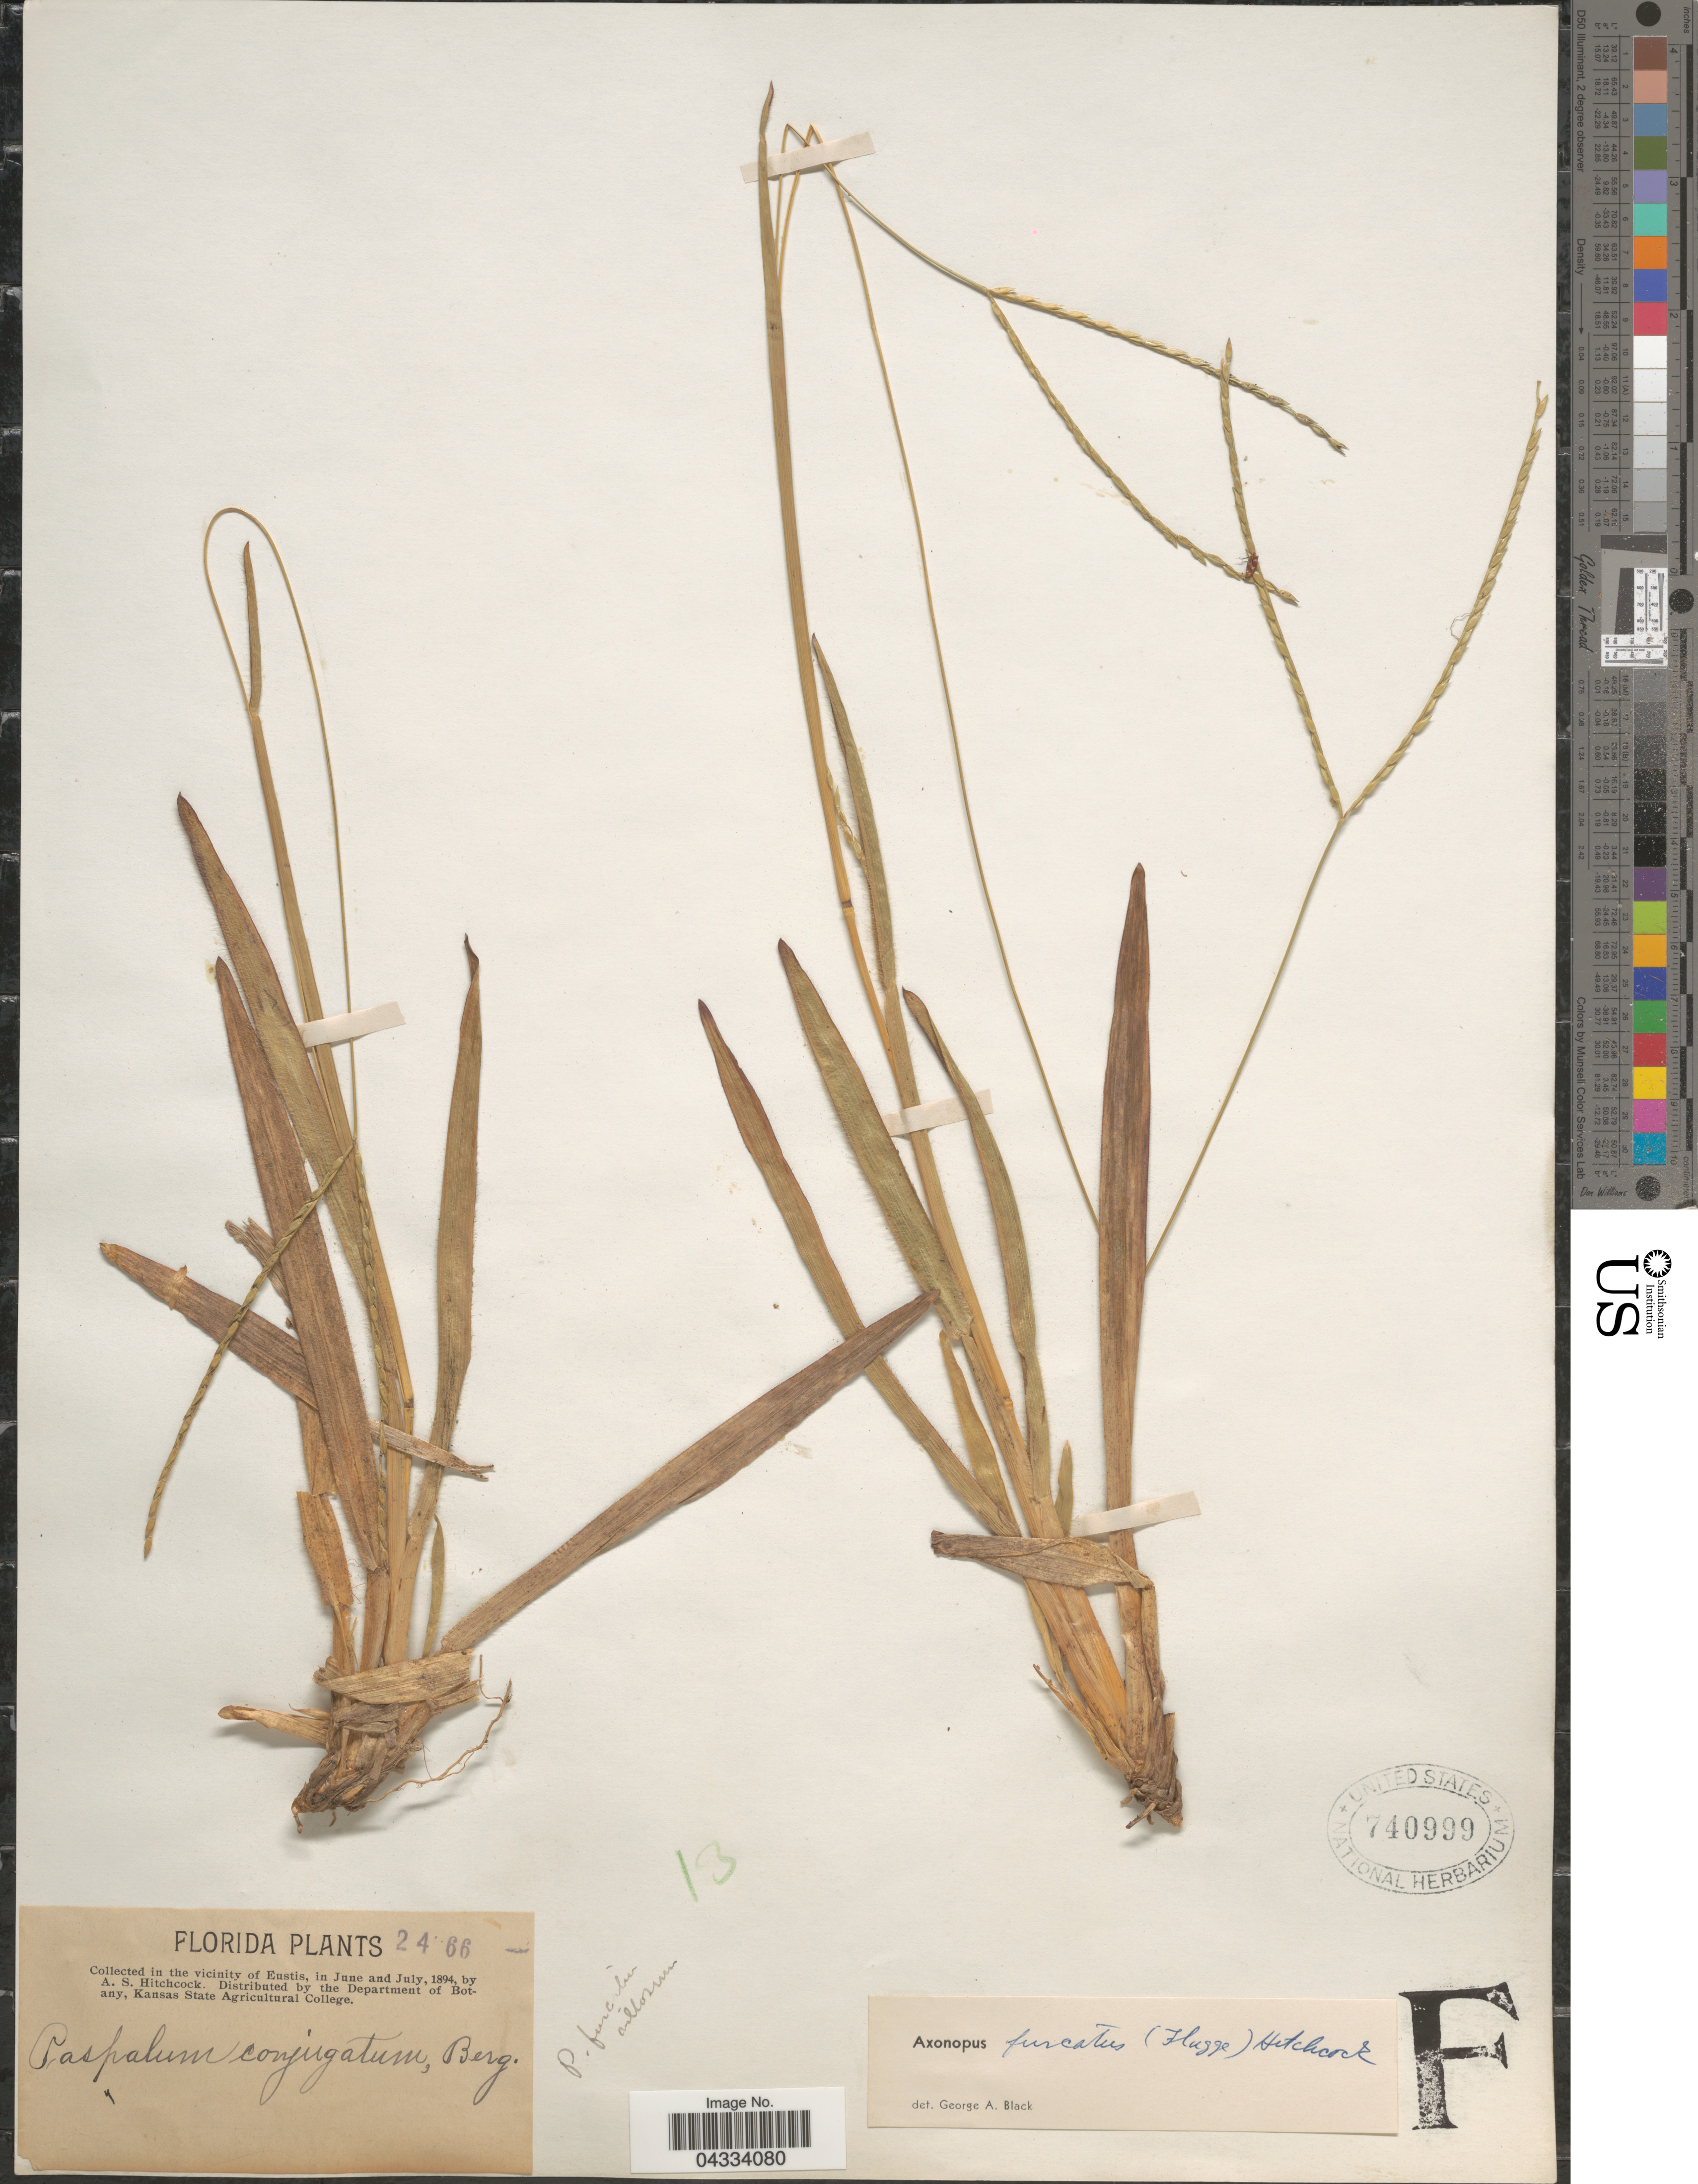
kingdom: Plantae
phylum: Tracheophyta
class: Liliopsida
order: Poales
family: Poaceae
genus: Axonopus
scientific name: Axonopus furcatus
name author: (Flüggé) Hitchc.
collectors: A. S. Hitchcock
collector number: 2466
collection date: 1894-06/1894-07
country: United States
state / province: Florida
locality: In the vicinity of Eustis.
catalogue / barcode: US 740999